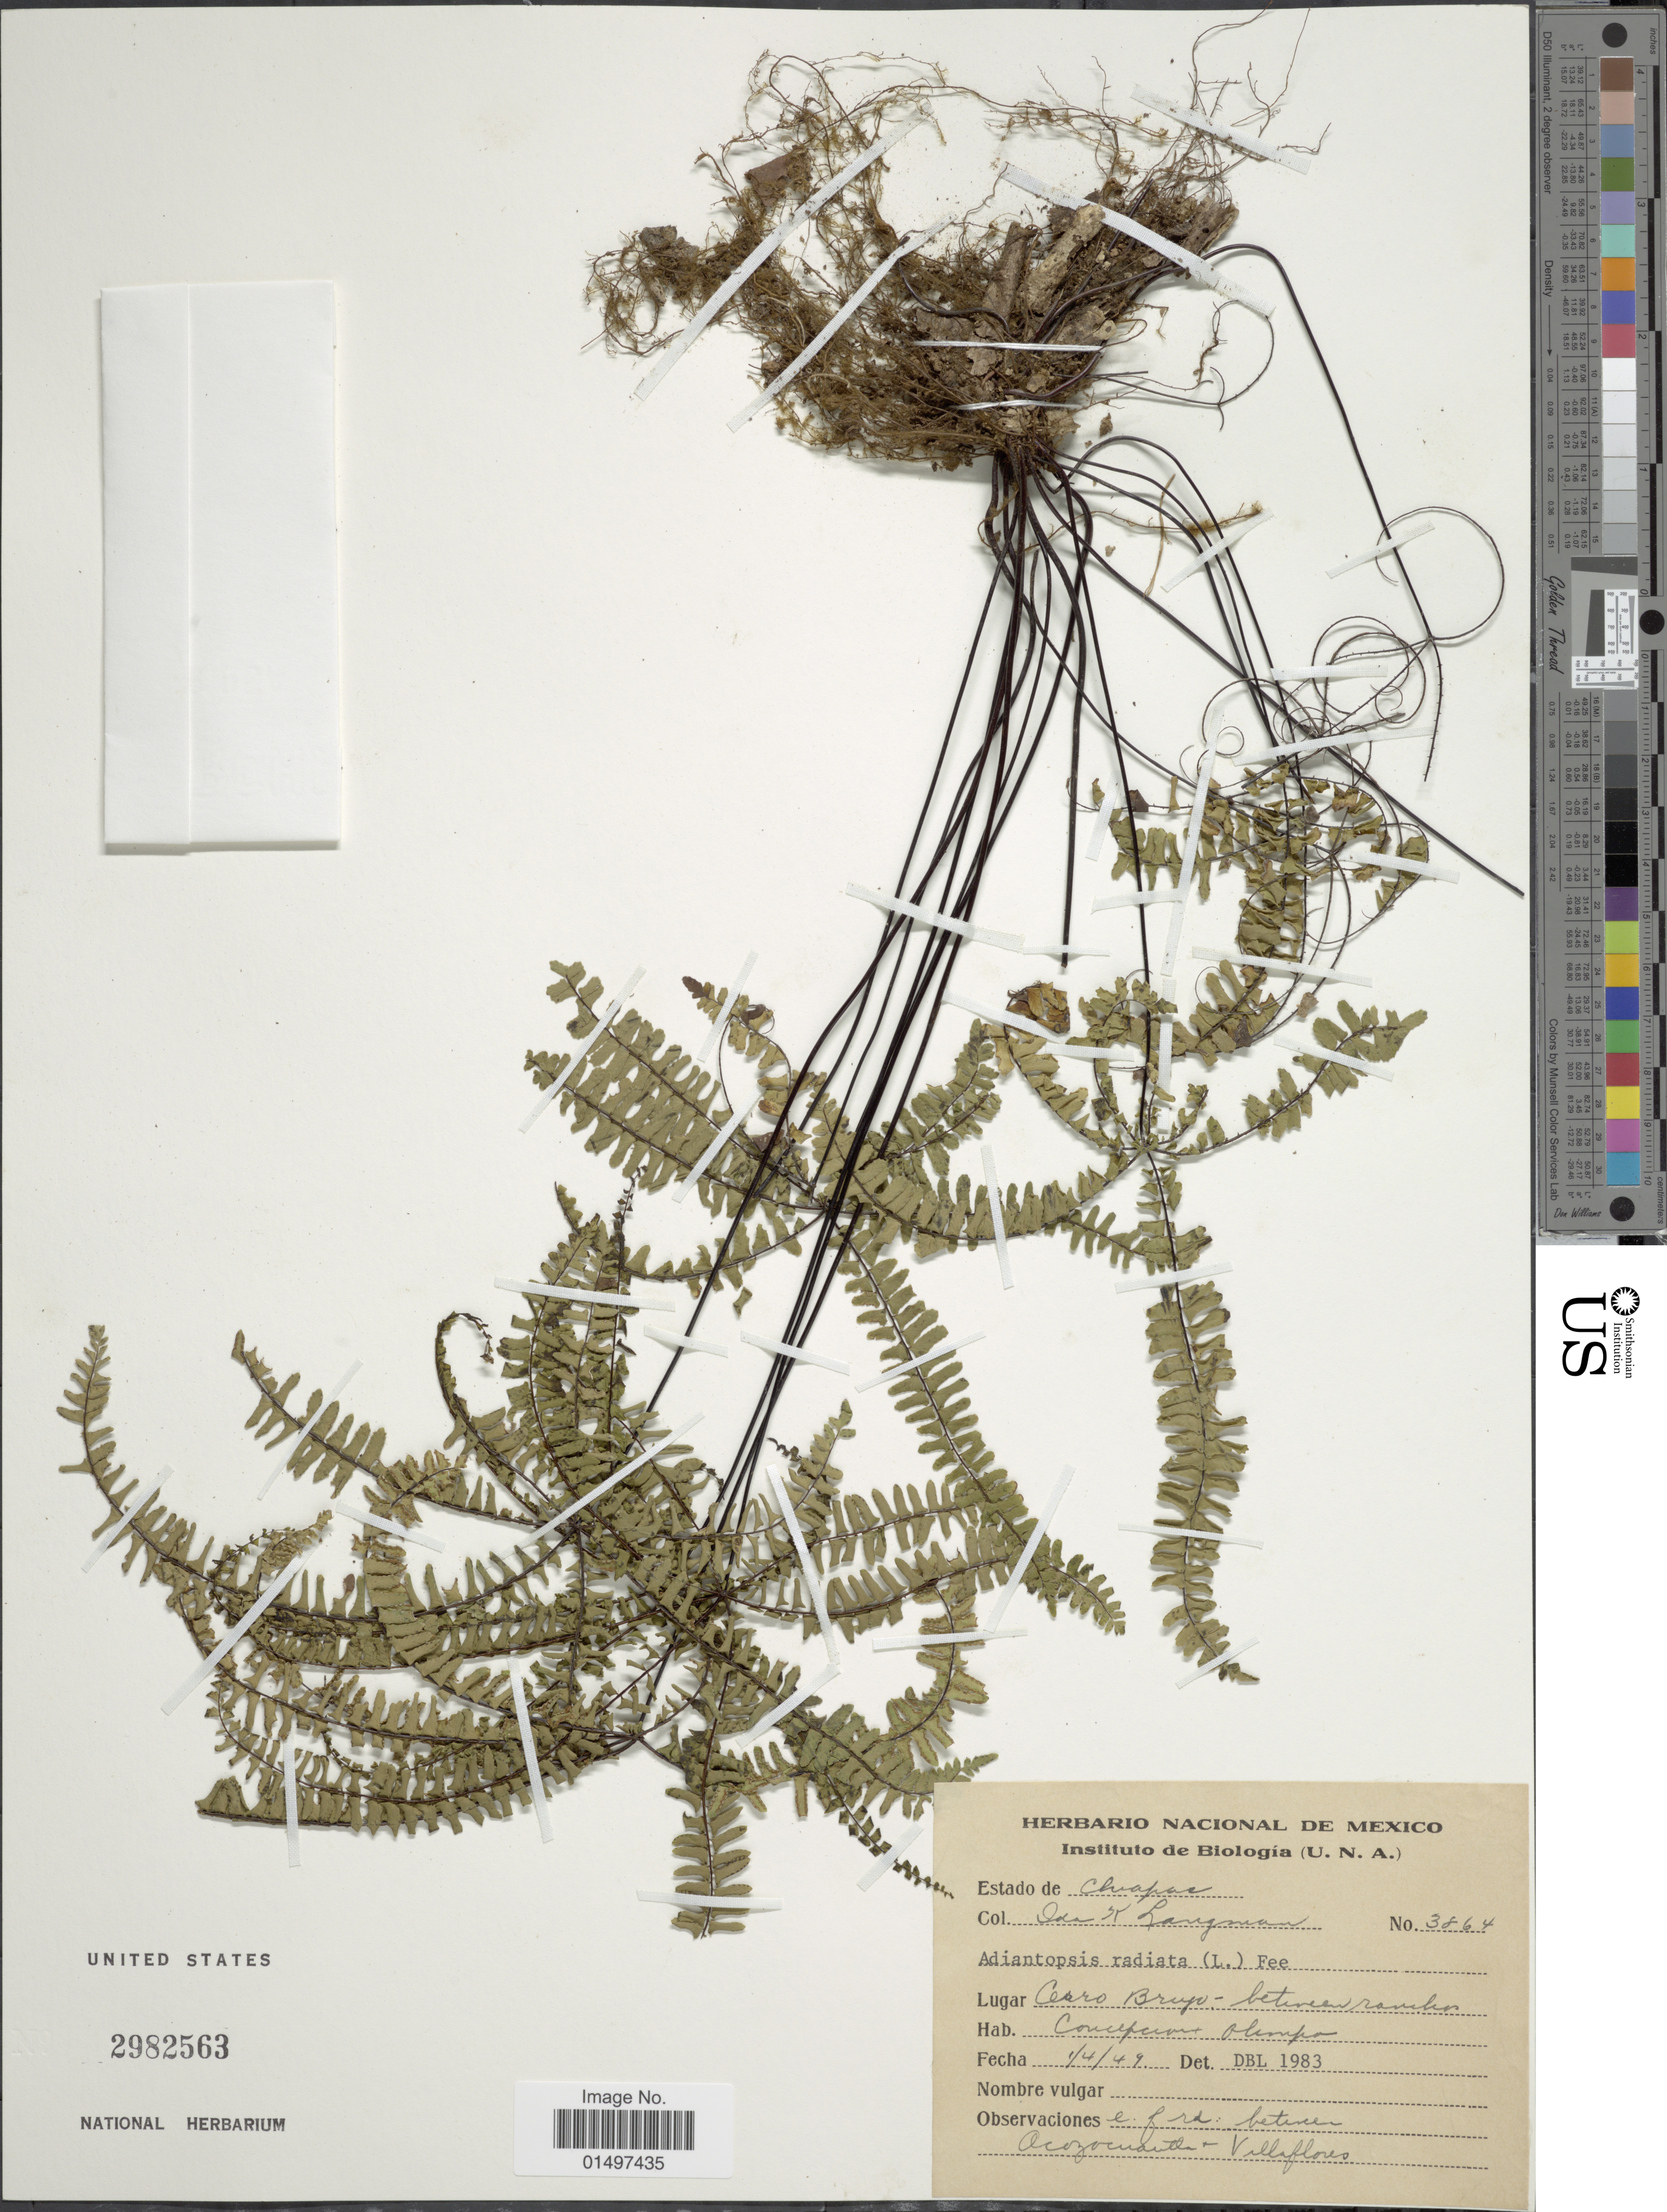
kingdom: Plantae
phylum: Tracheophyta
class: Polypodiopsida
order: Polypodiales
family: Pteridaceae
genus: Adiantopsis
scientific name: Adiantopsis radiata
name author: (L.) Fée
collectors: I. K. Langman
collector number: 3864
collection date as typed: Transcribed d/m/y: 1/4/49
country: Mexico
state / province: Chiapas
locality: Cerro Brujo - between ranches Concepcion + Olimpo, estado de Chiapas.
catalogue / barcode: US 2982563